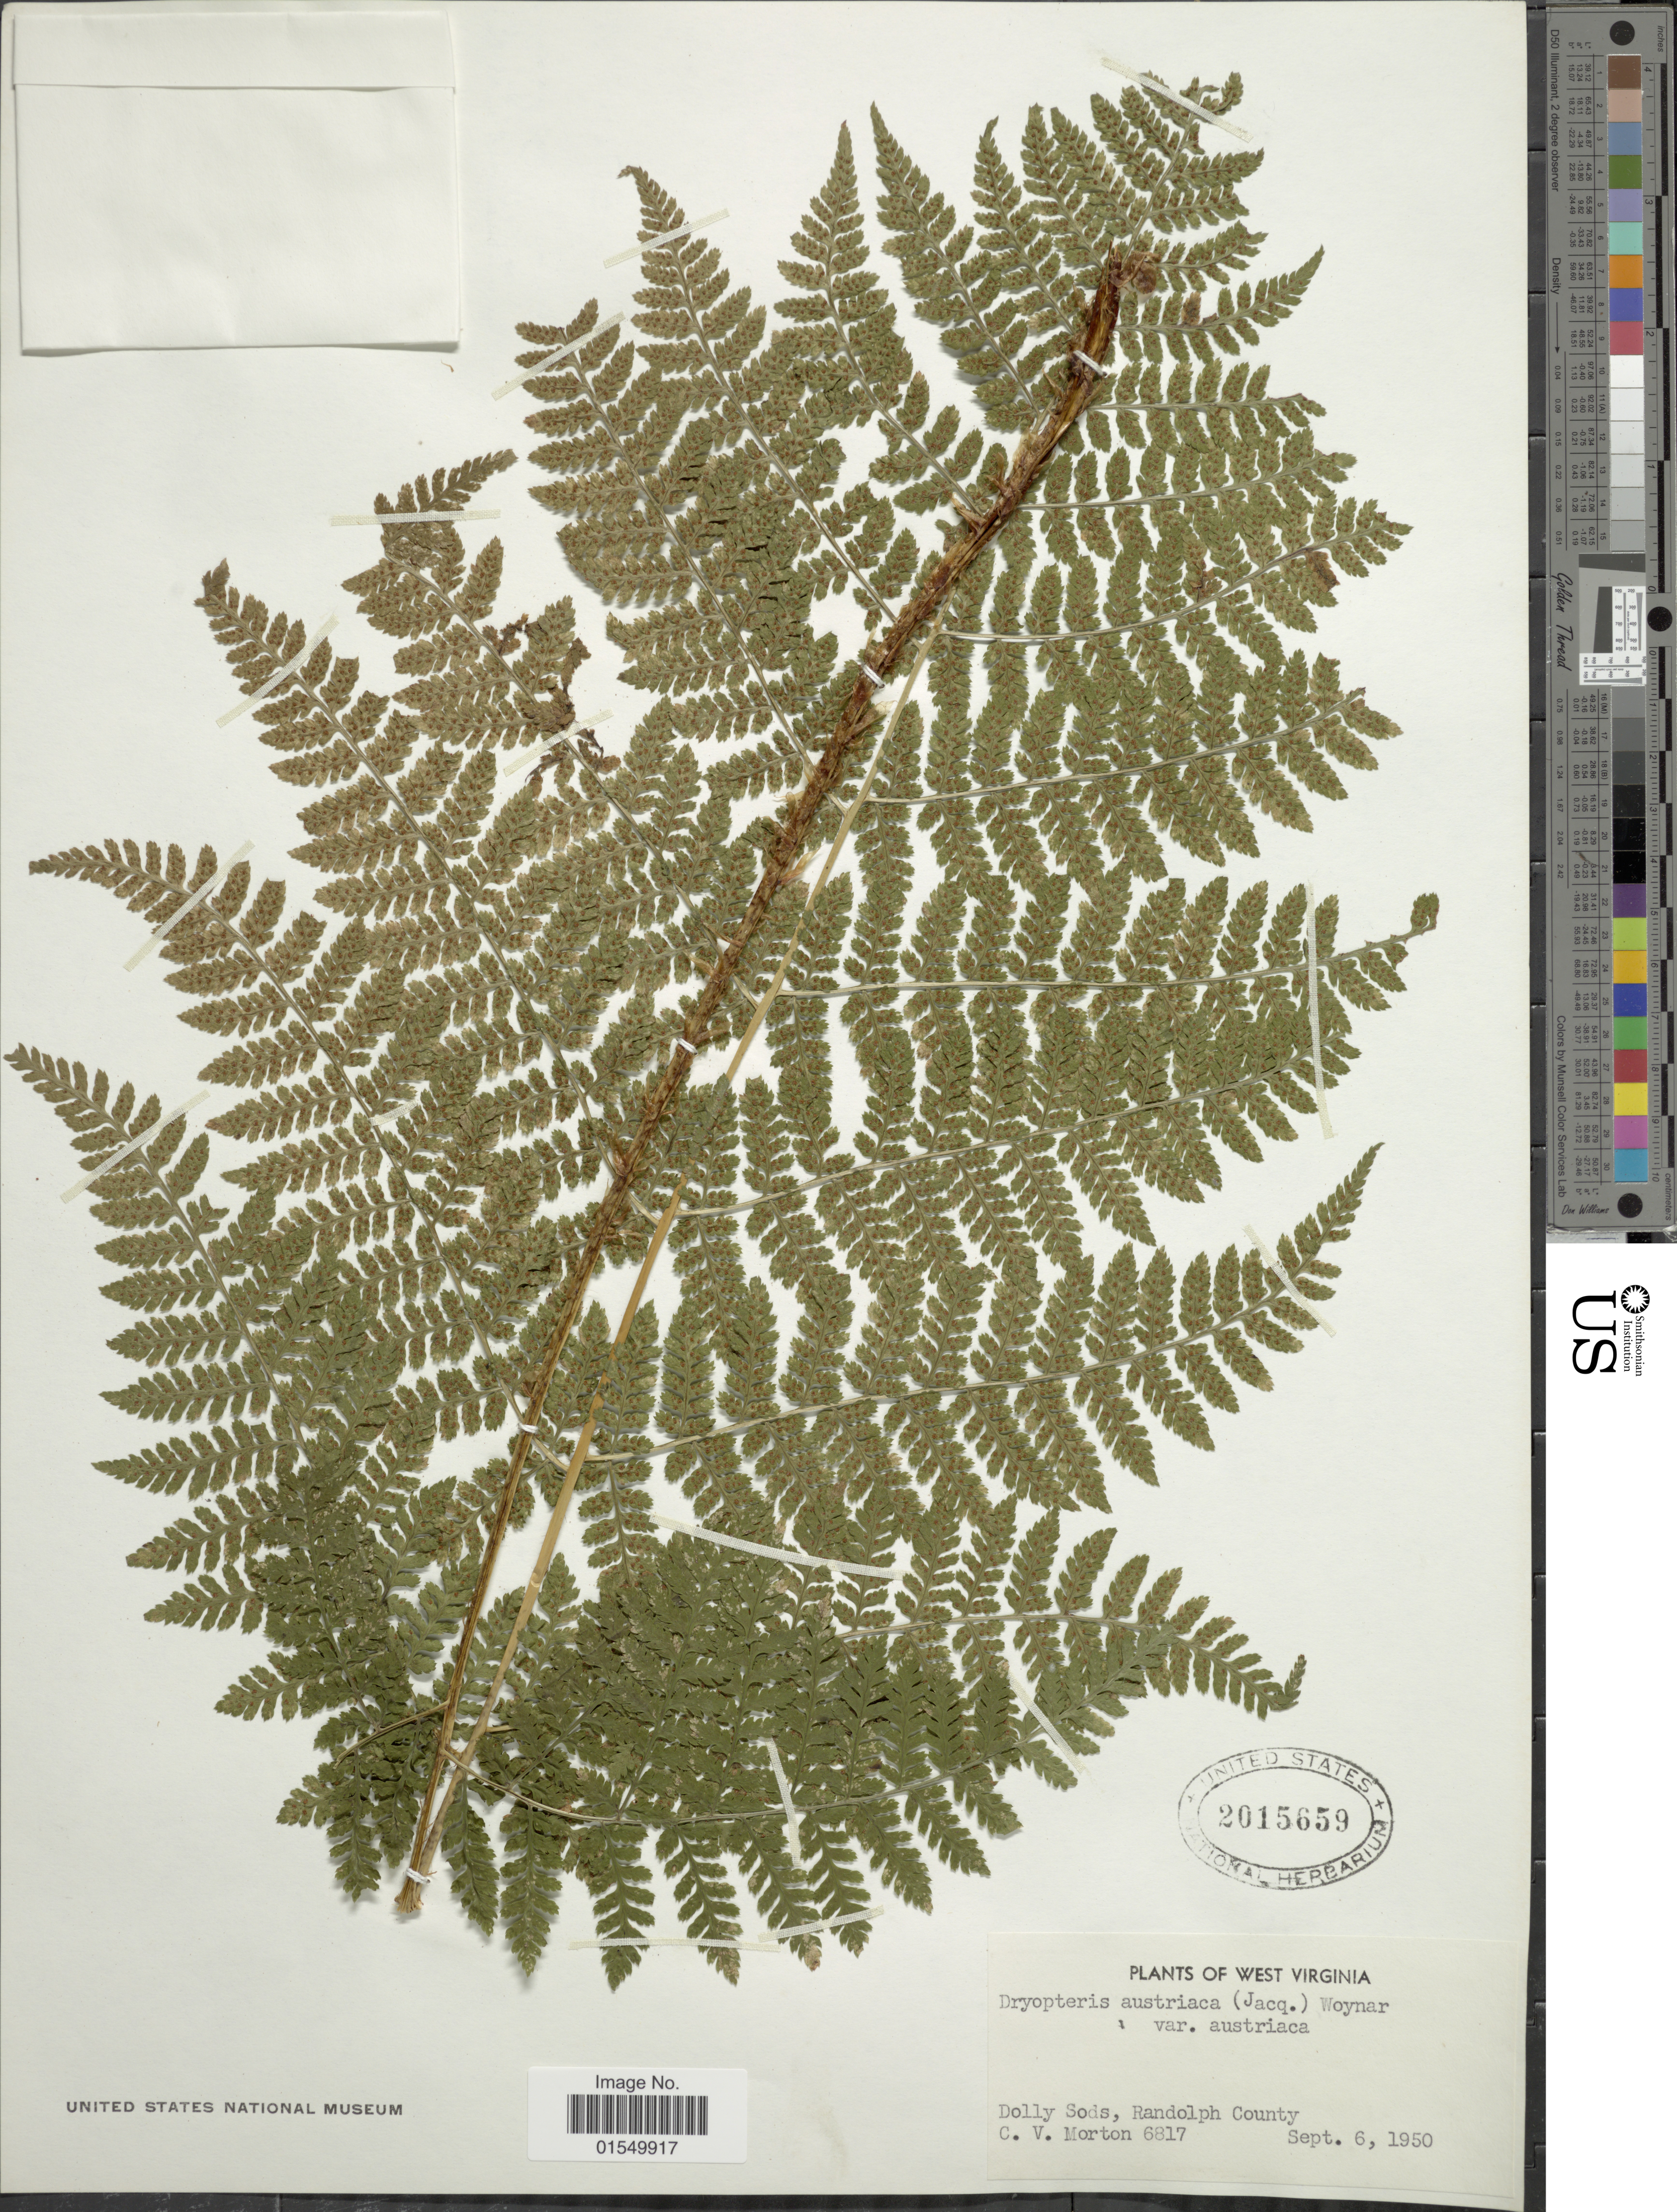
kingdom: Plantae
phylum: Tracheophyta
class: Polypodiopsida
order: Polypodiales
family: Dryopteridaceae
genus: Dryopteris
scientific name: Dryopteris campyloptera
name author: Clarkson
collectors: C. V. Morton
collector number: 6817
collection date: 1950-09-06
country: United States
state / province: West Virginia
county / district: Randolph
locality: Dolly Sods, Randolph County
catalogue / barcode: US 2015659